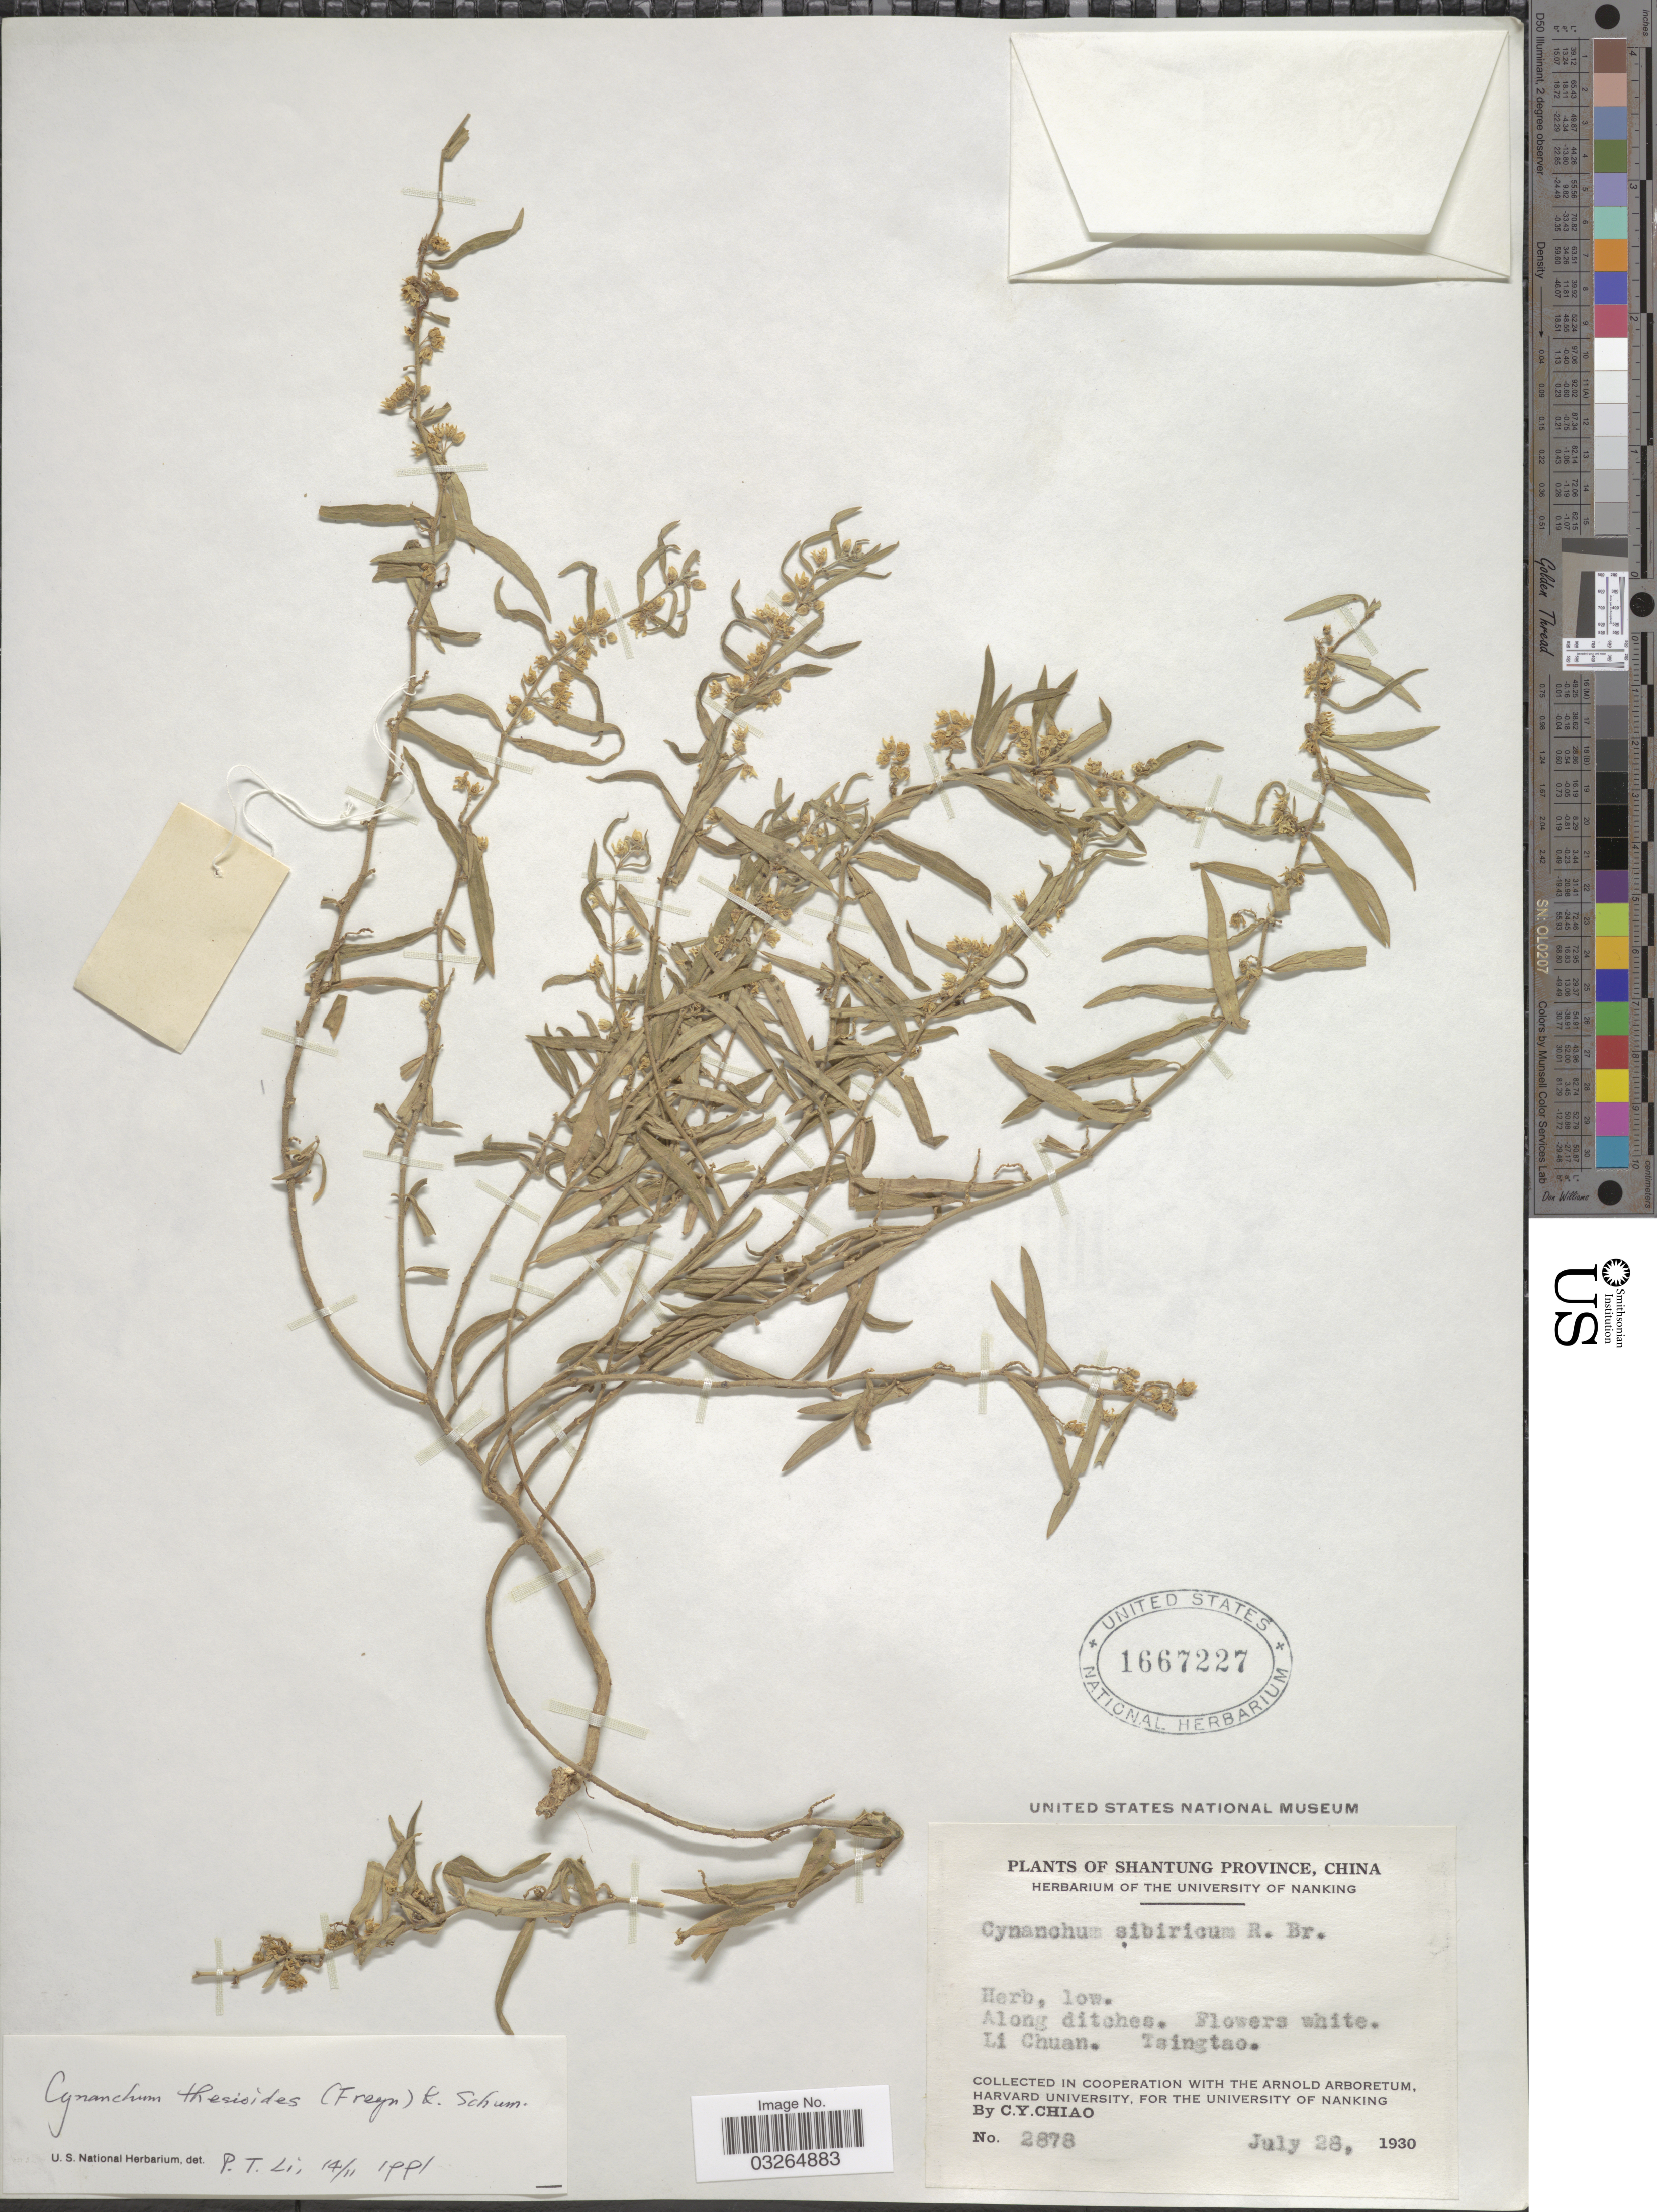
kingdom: Plantae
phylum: Tracheophyta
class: Magnoliopsida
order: Gentianales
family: Apocynaceae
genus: Cynanchum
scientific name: Cynanchum thesioides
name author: (Freyn) K. Schum.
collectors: C. Y. Chiao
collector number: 2878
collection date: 1930-07-28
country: China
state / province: Shandong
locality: Shantung Province. Li Chuan. Tsingtao.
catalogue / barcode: US 1667227